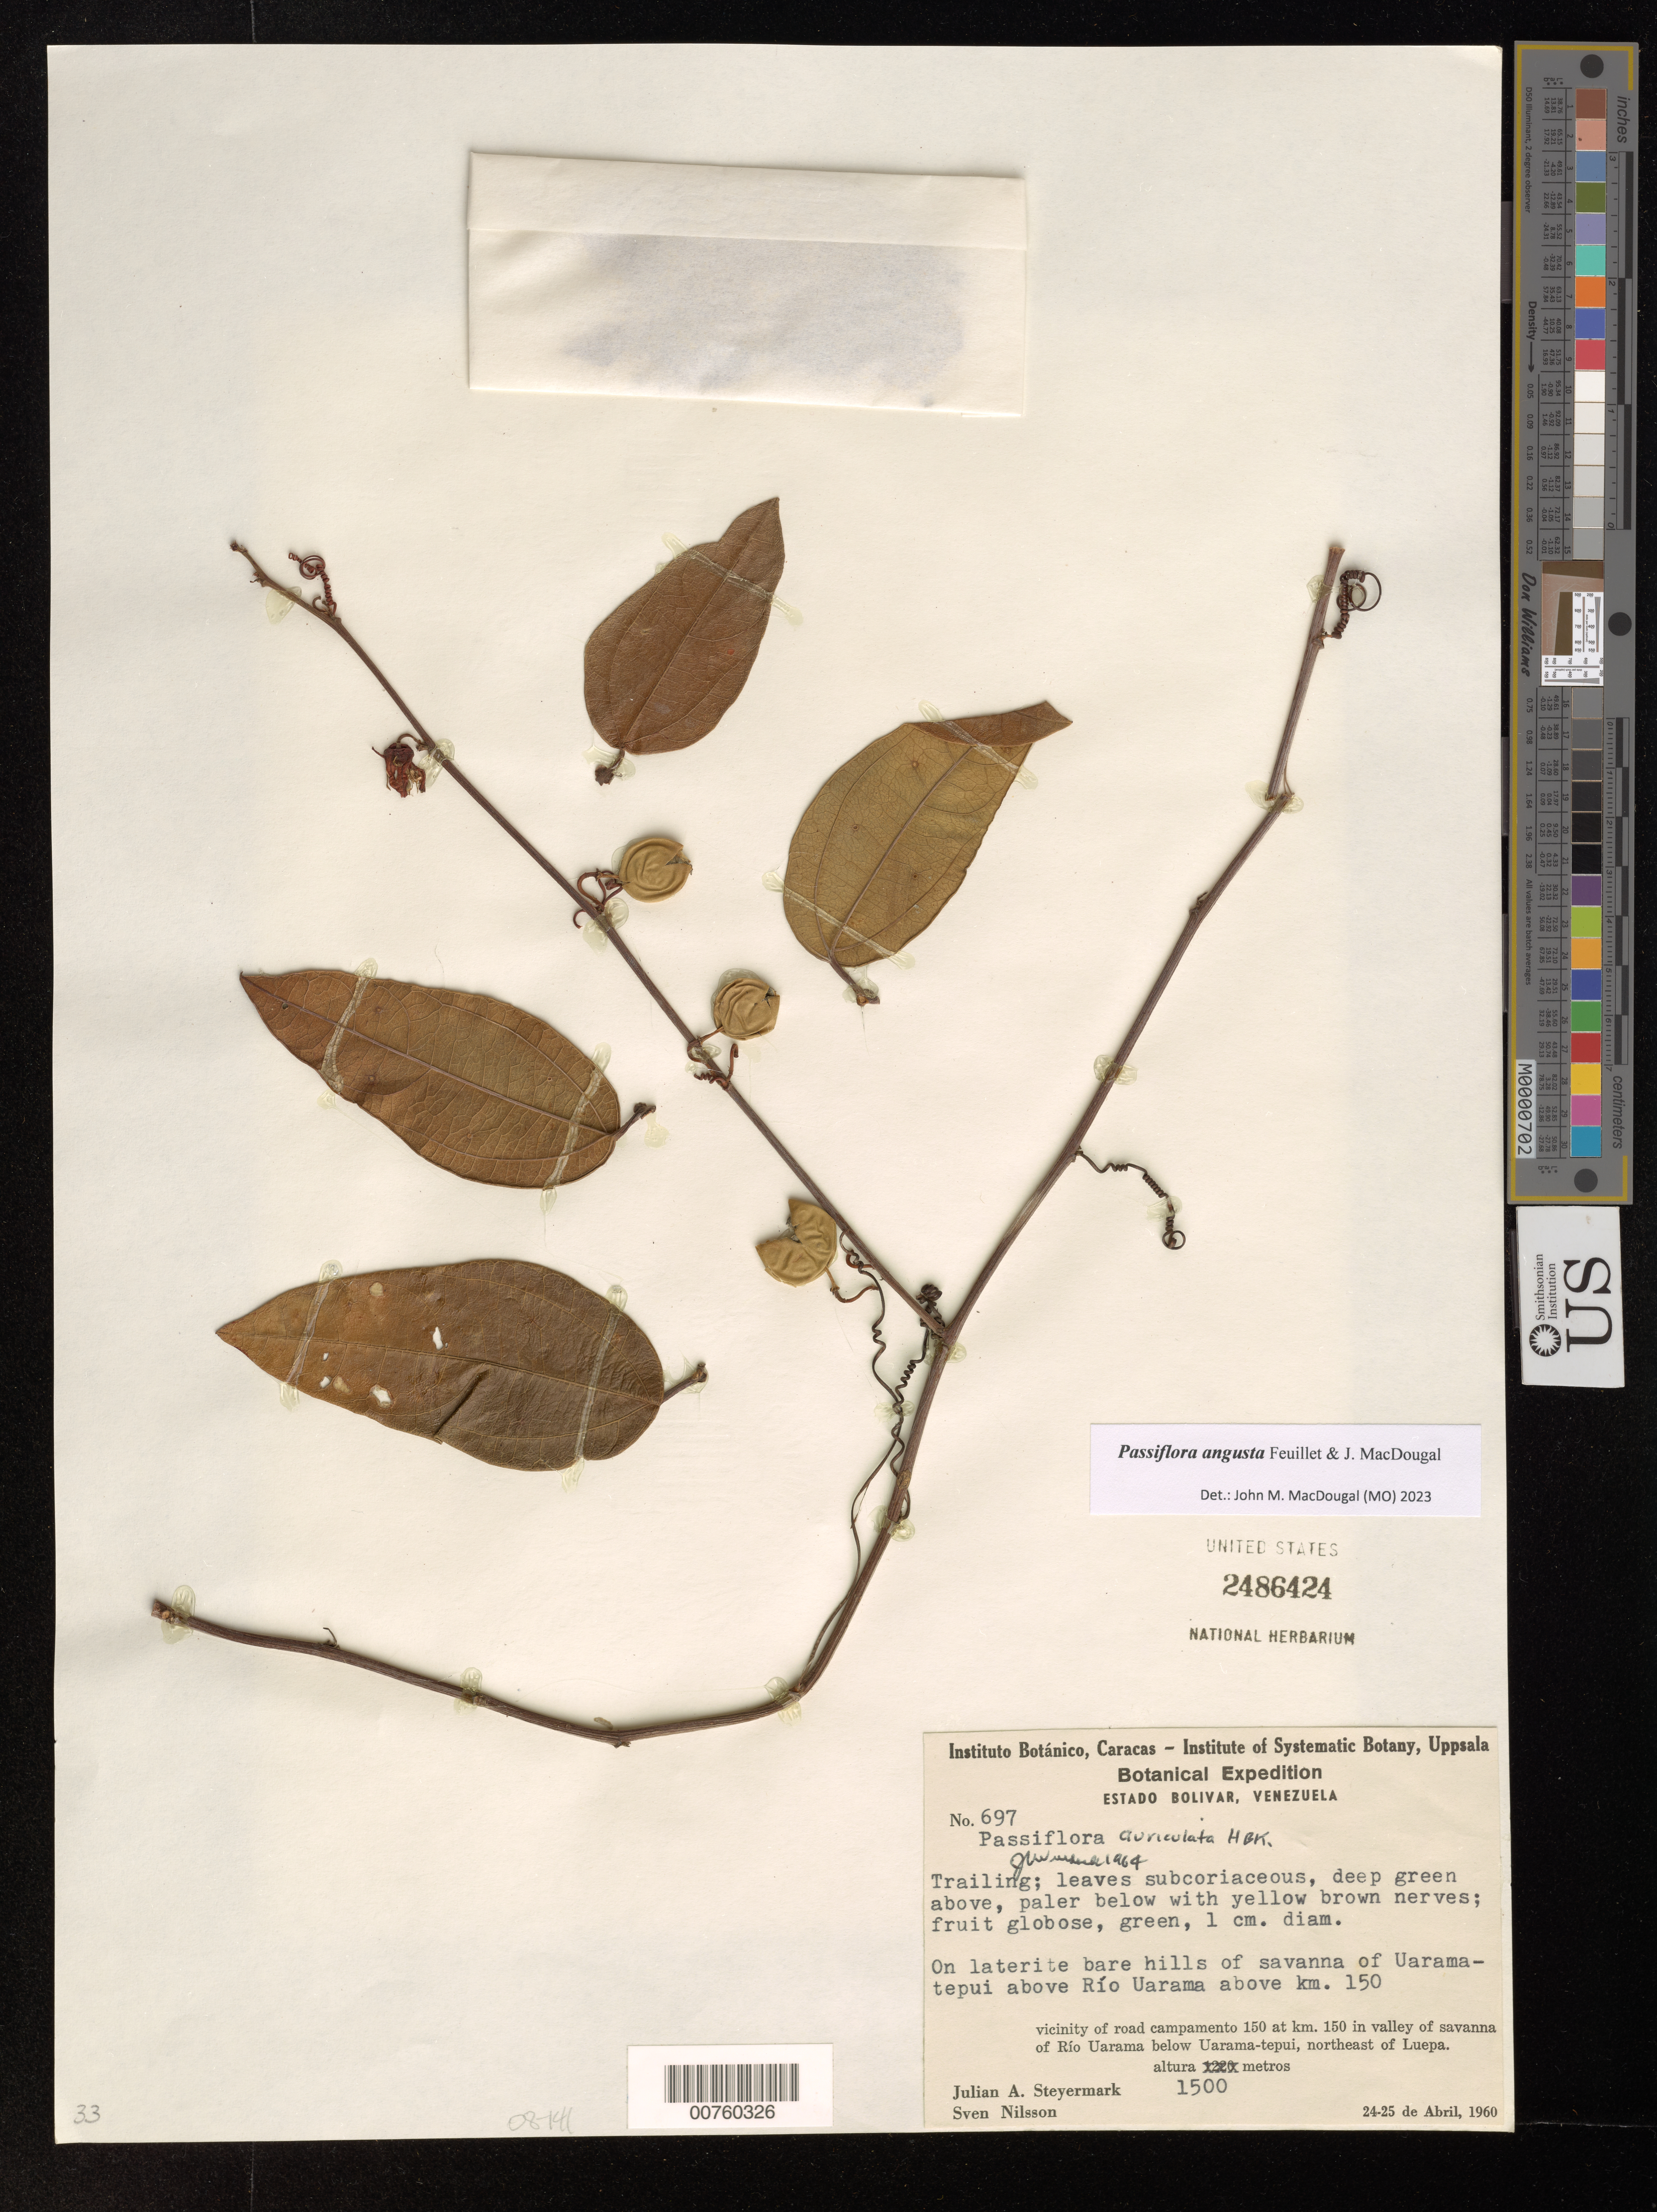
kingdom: Plantae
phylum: Tracheophyta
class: Magnoliopsida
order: Malpighiales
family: Passifloraceae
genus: Passiflora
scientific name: Passiflora angusta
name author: Feuillet & J.M. MacDougal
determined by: MacDougal, John M.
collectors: J. Steyermark & S. Nilsson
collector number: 60 697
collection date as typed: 24-Apr-60 to 25-Apr-60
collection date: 1960-04-24/1960-04-25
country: Venezuela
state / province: Bolívar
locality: Río Uarama, below Uarama-tepuí, NE of Luepa, vic. of road campamento 150 above km 150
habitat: Laterite bare hills of savanna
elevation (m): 1500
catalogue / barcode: US 2486424